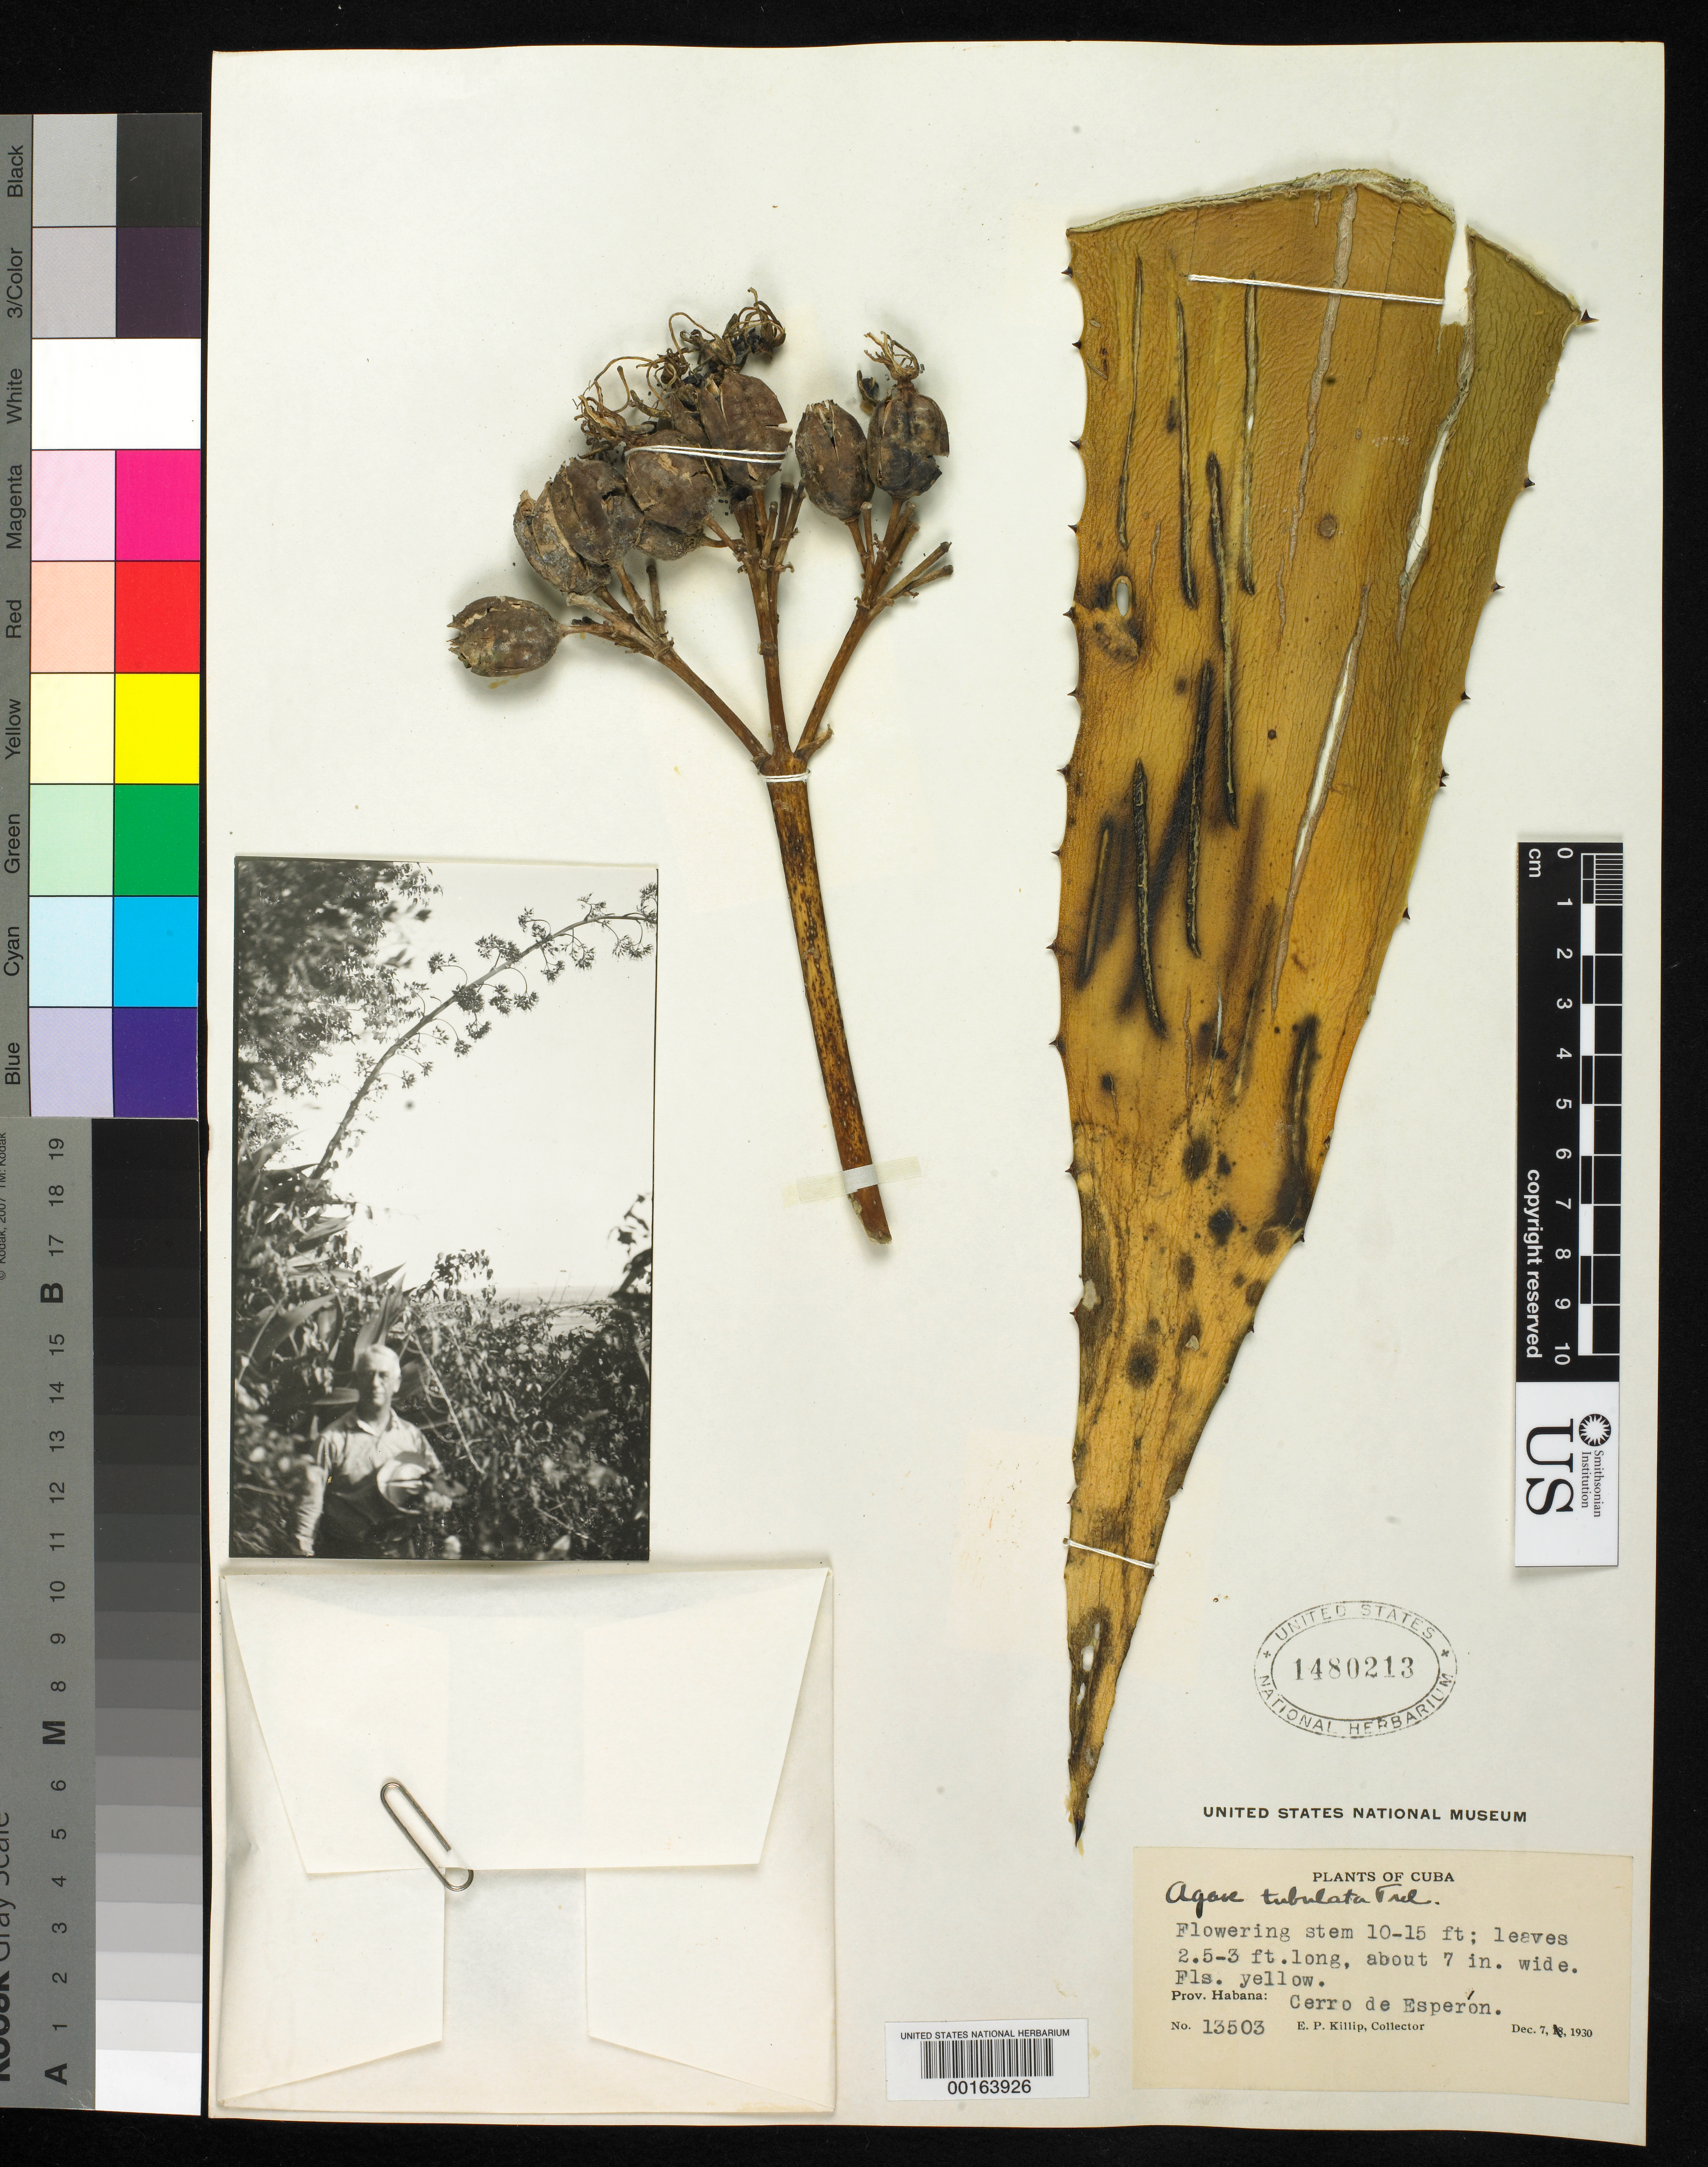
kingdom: Plantae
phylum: Tracheophyta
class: Liliopsida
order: Asparagales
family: Asparagaceae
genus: Agave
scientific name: Agave tubulata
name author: Trel.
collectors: E. P. Killip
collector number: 13503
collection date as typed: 07 Dec 1930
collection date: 1930-12-07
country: Cuba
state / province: La Habana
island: Greater Antilles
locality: Cerro de esperon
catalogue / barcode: US 1480213